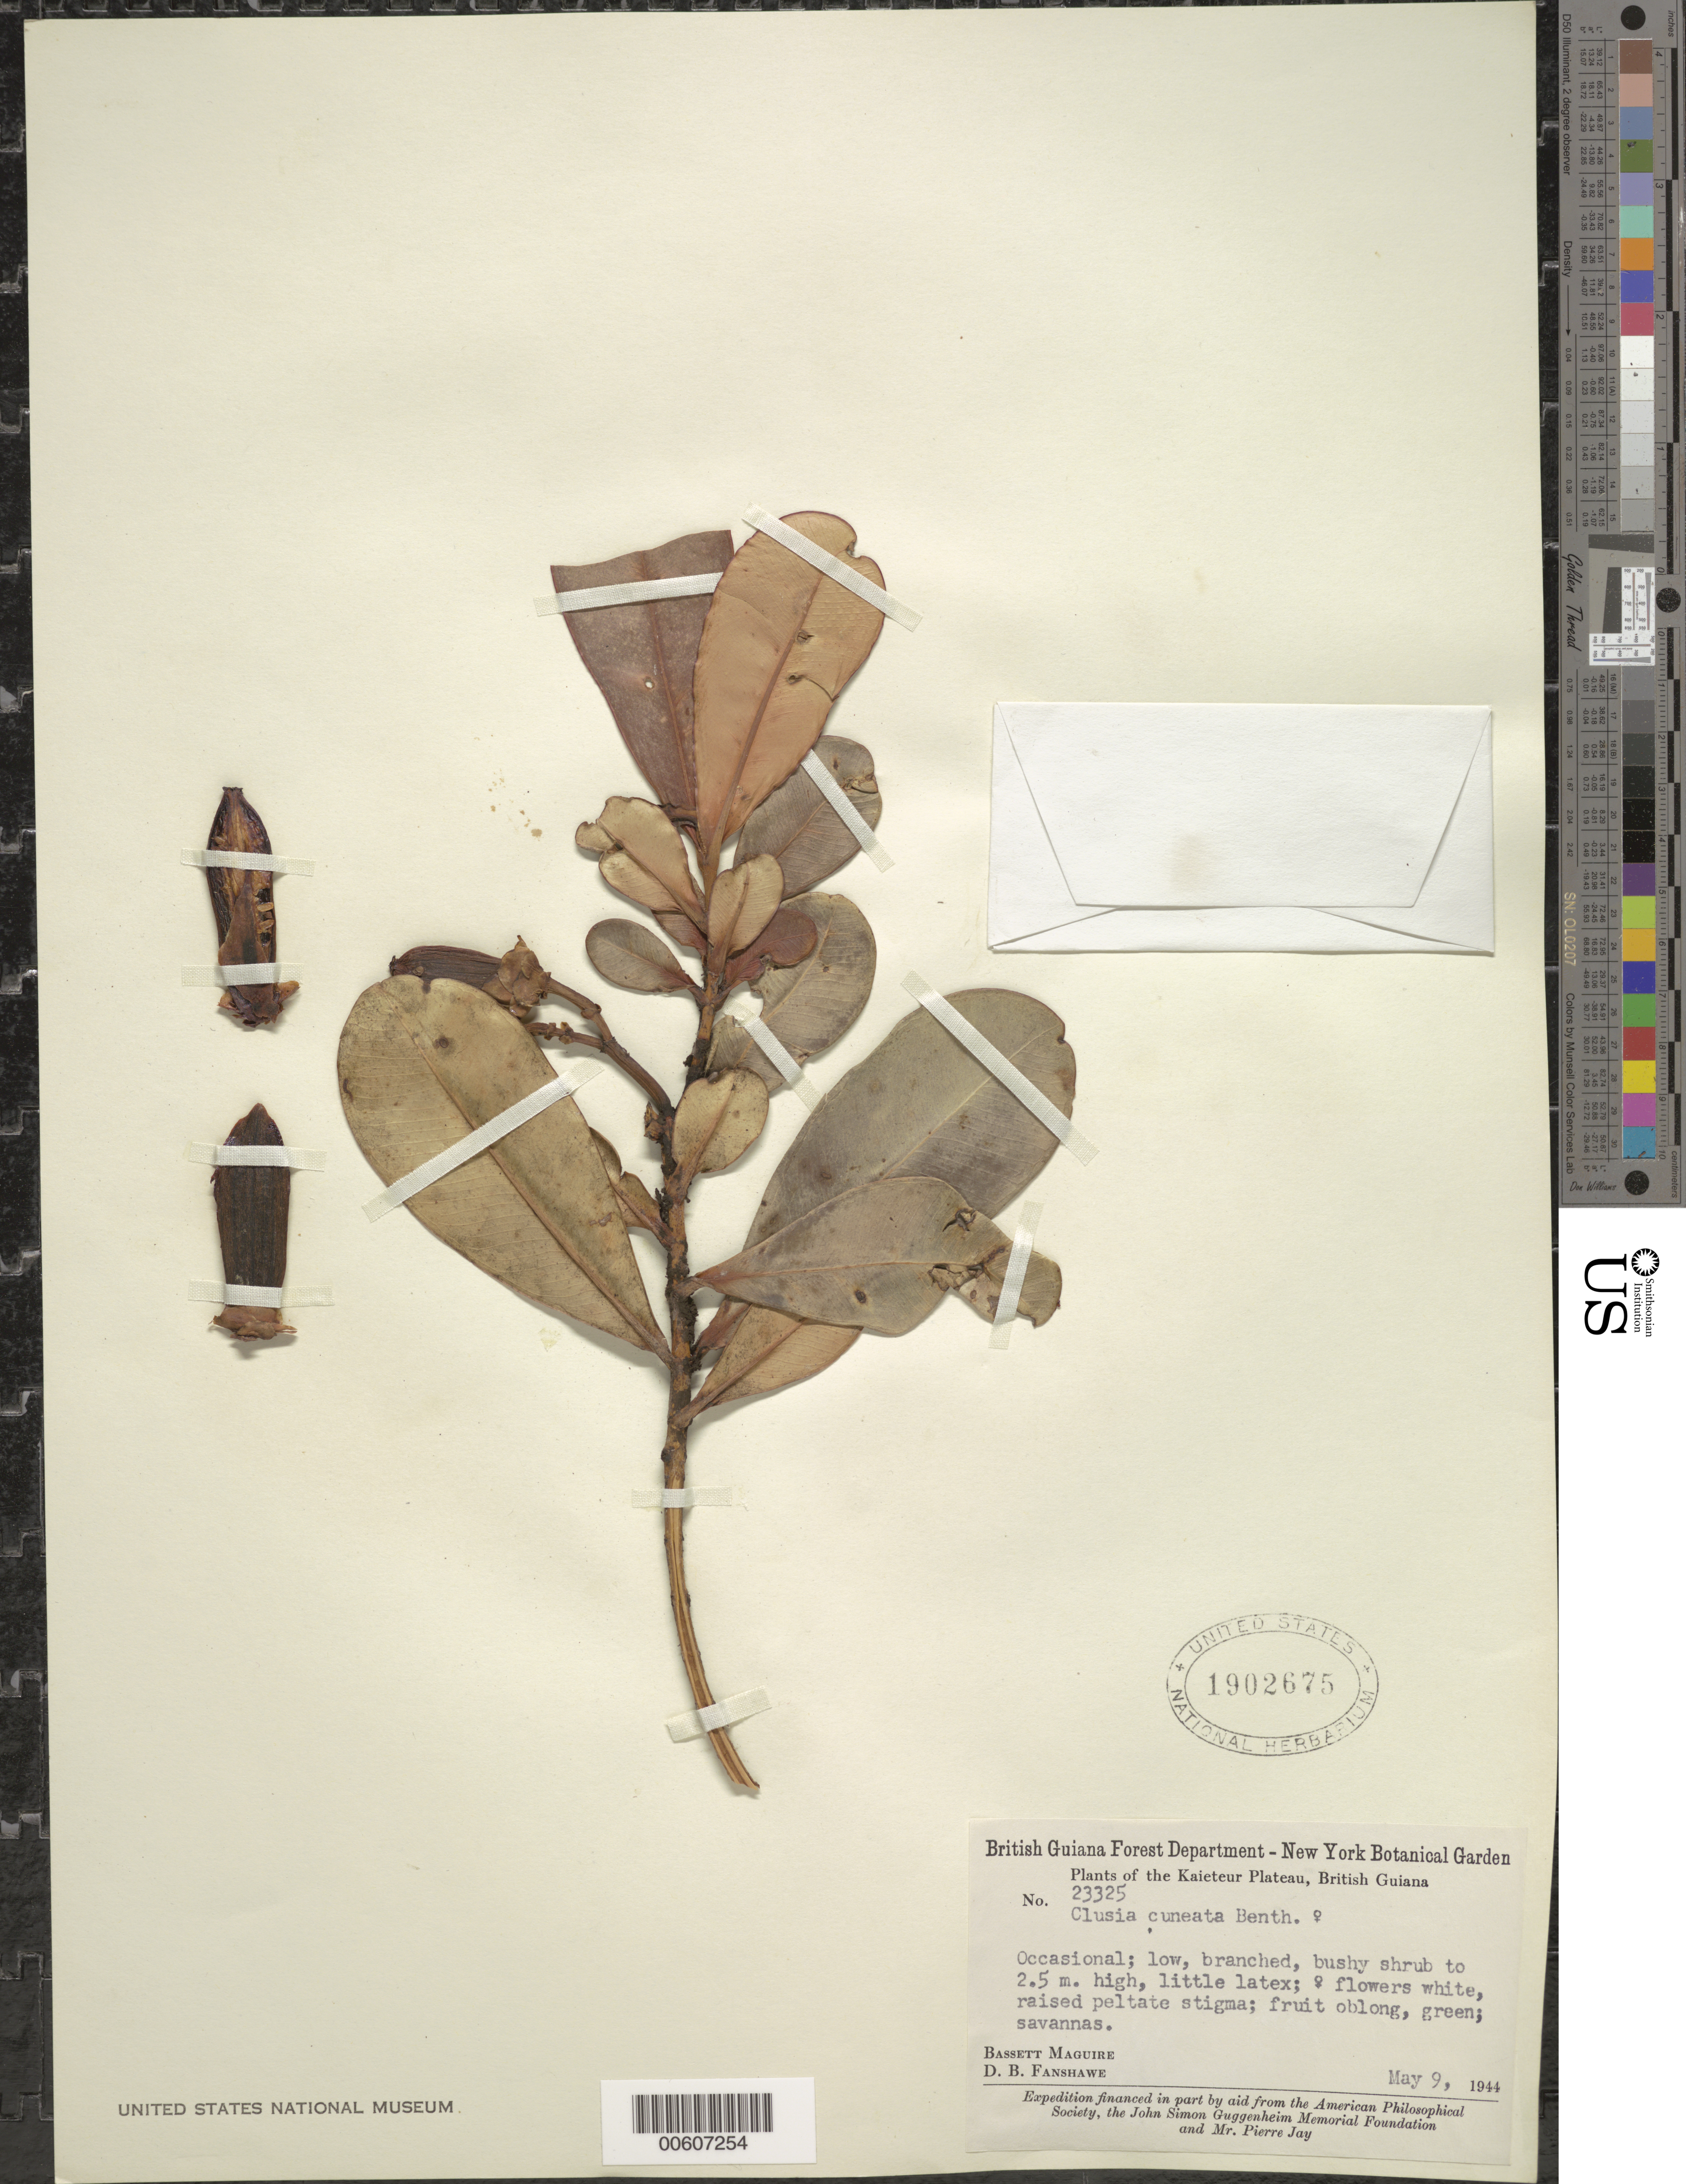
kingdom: Plantae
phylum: Tracheophyta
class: Magnoliopsida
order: Malpighiales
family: Clusiaceae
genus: Clusia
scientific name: Clusia cuneata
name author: Benth.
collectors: B. Maguire & D. B. Fanshawe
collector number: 23325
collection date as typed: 9-May-44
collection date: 1944-05-09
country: Guyana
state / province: Potaro-Siparuni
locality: Kaieteur Plateau, Potaro River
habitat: Savannas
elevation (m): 427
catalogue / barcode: US 1902675